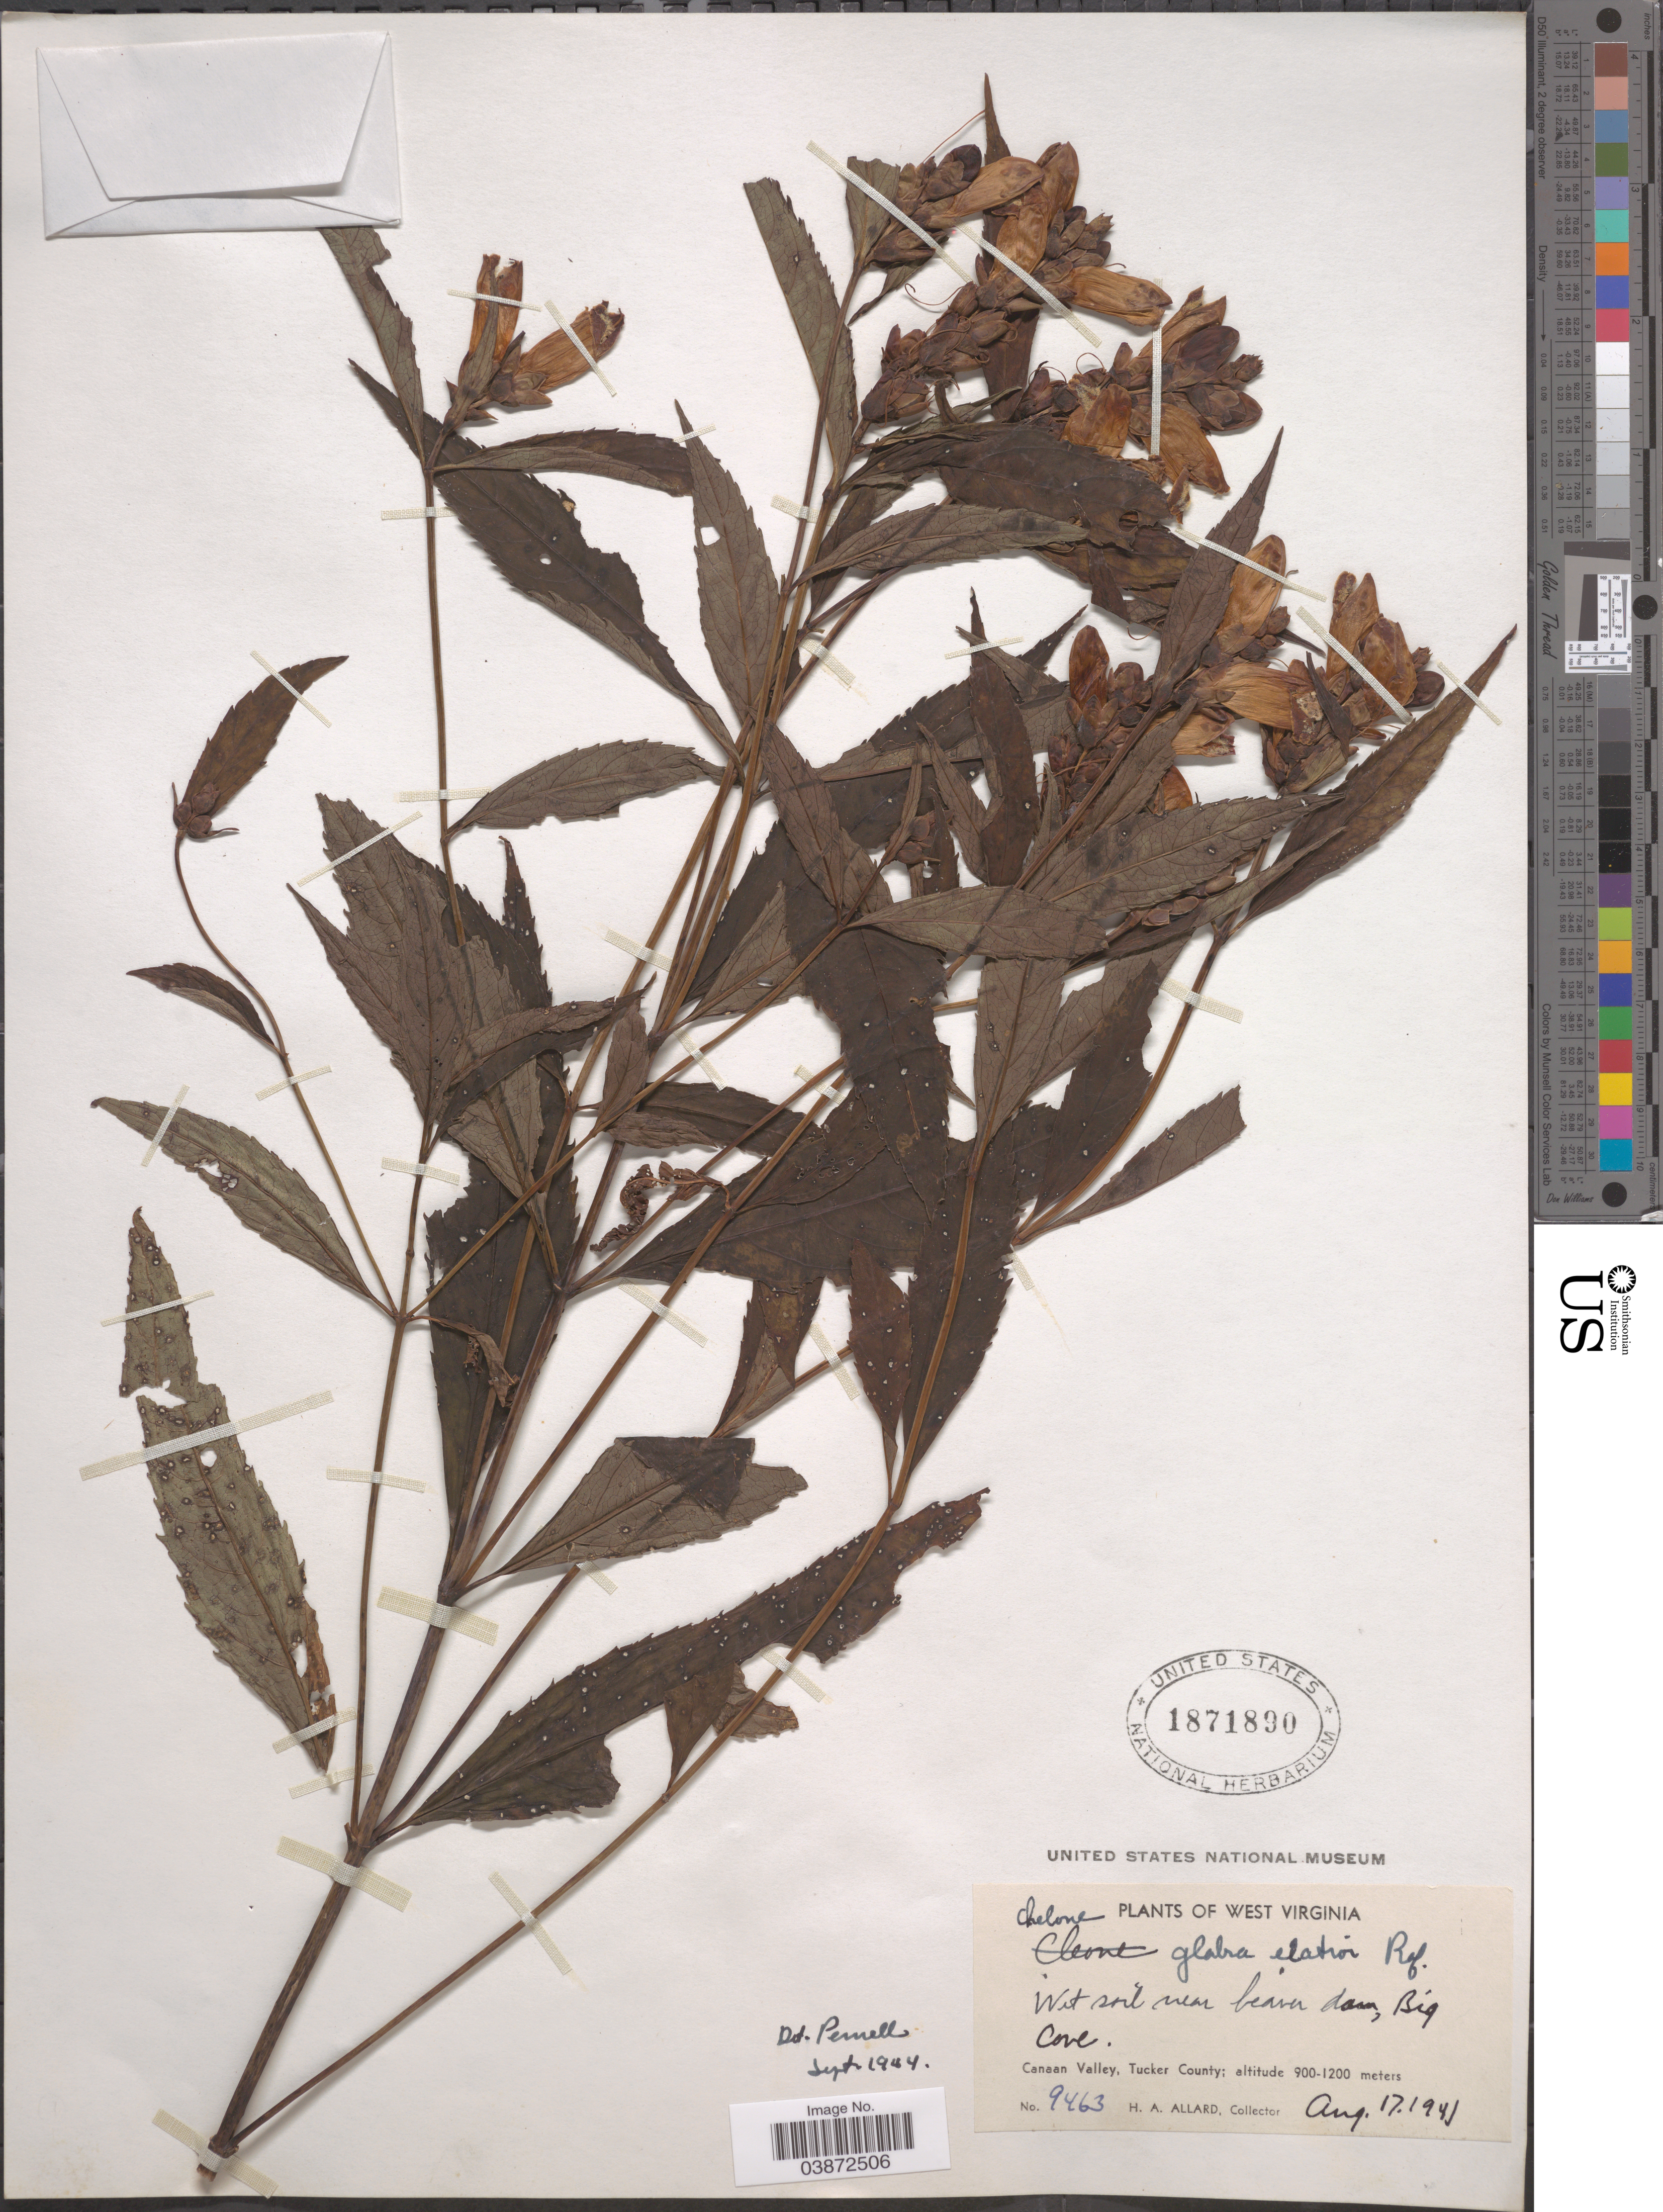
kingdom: Plantae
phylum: Tracheophyta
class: Magnoliopsida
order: Lamiales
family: Plantaginaceae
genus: Chelone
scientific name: Chelone glabra var. elatior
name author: Raf.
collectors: H. A. Allard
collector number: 9463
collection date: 1941-08-17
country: United States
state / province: West Virginia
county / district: Tucker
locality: Big Cove. Canaan Valley, Tucker County.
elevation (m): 900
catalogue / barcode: US 1871890